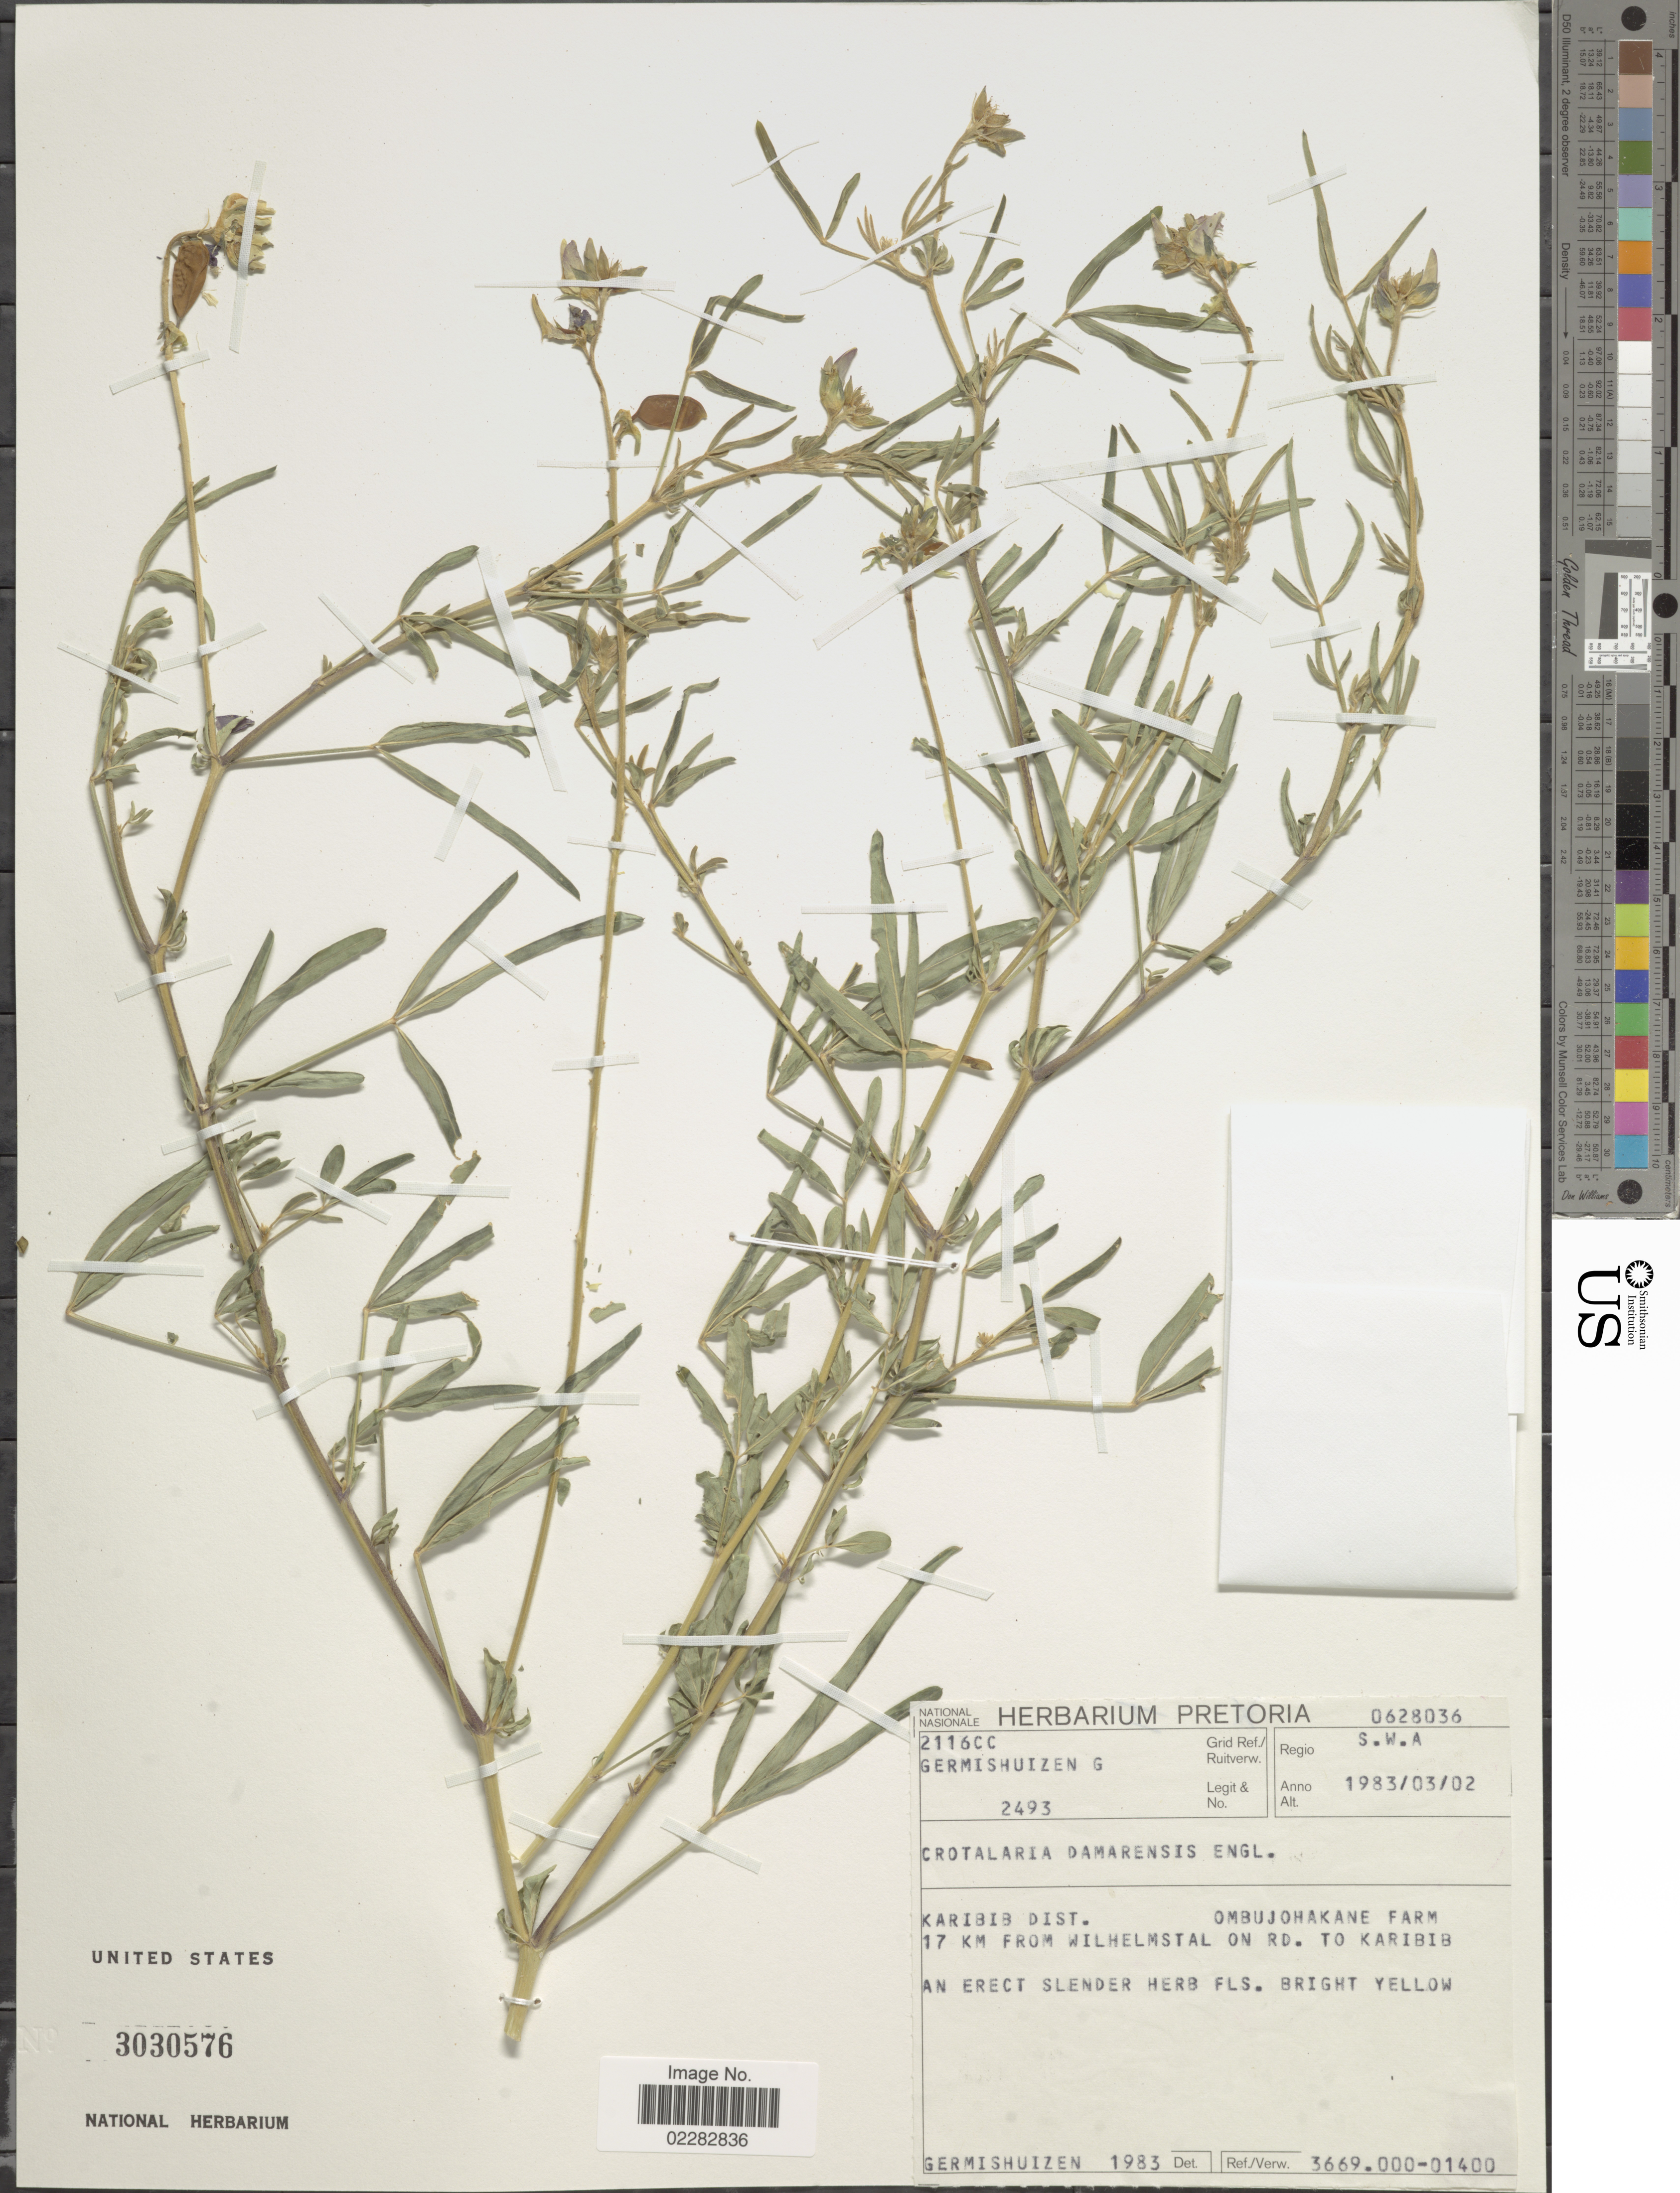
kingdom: Plantae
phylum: Tracheophyta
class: Magnoliopsida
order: Fabales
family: Fabaceae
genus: Crotalaria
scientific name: Crotalaria damarensis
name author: Engl.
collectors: G. Germishuizen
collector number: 2493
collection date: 1983-03-02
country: Namibia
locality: S.W.A., Karibib Dist., Ombujohakane Farm, 17 km from Wilhelmstal on RD. to Karibib.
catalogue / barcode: US 3030576